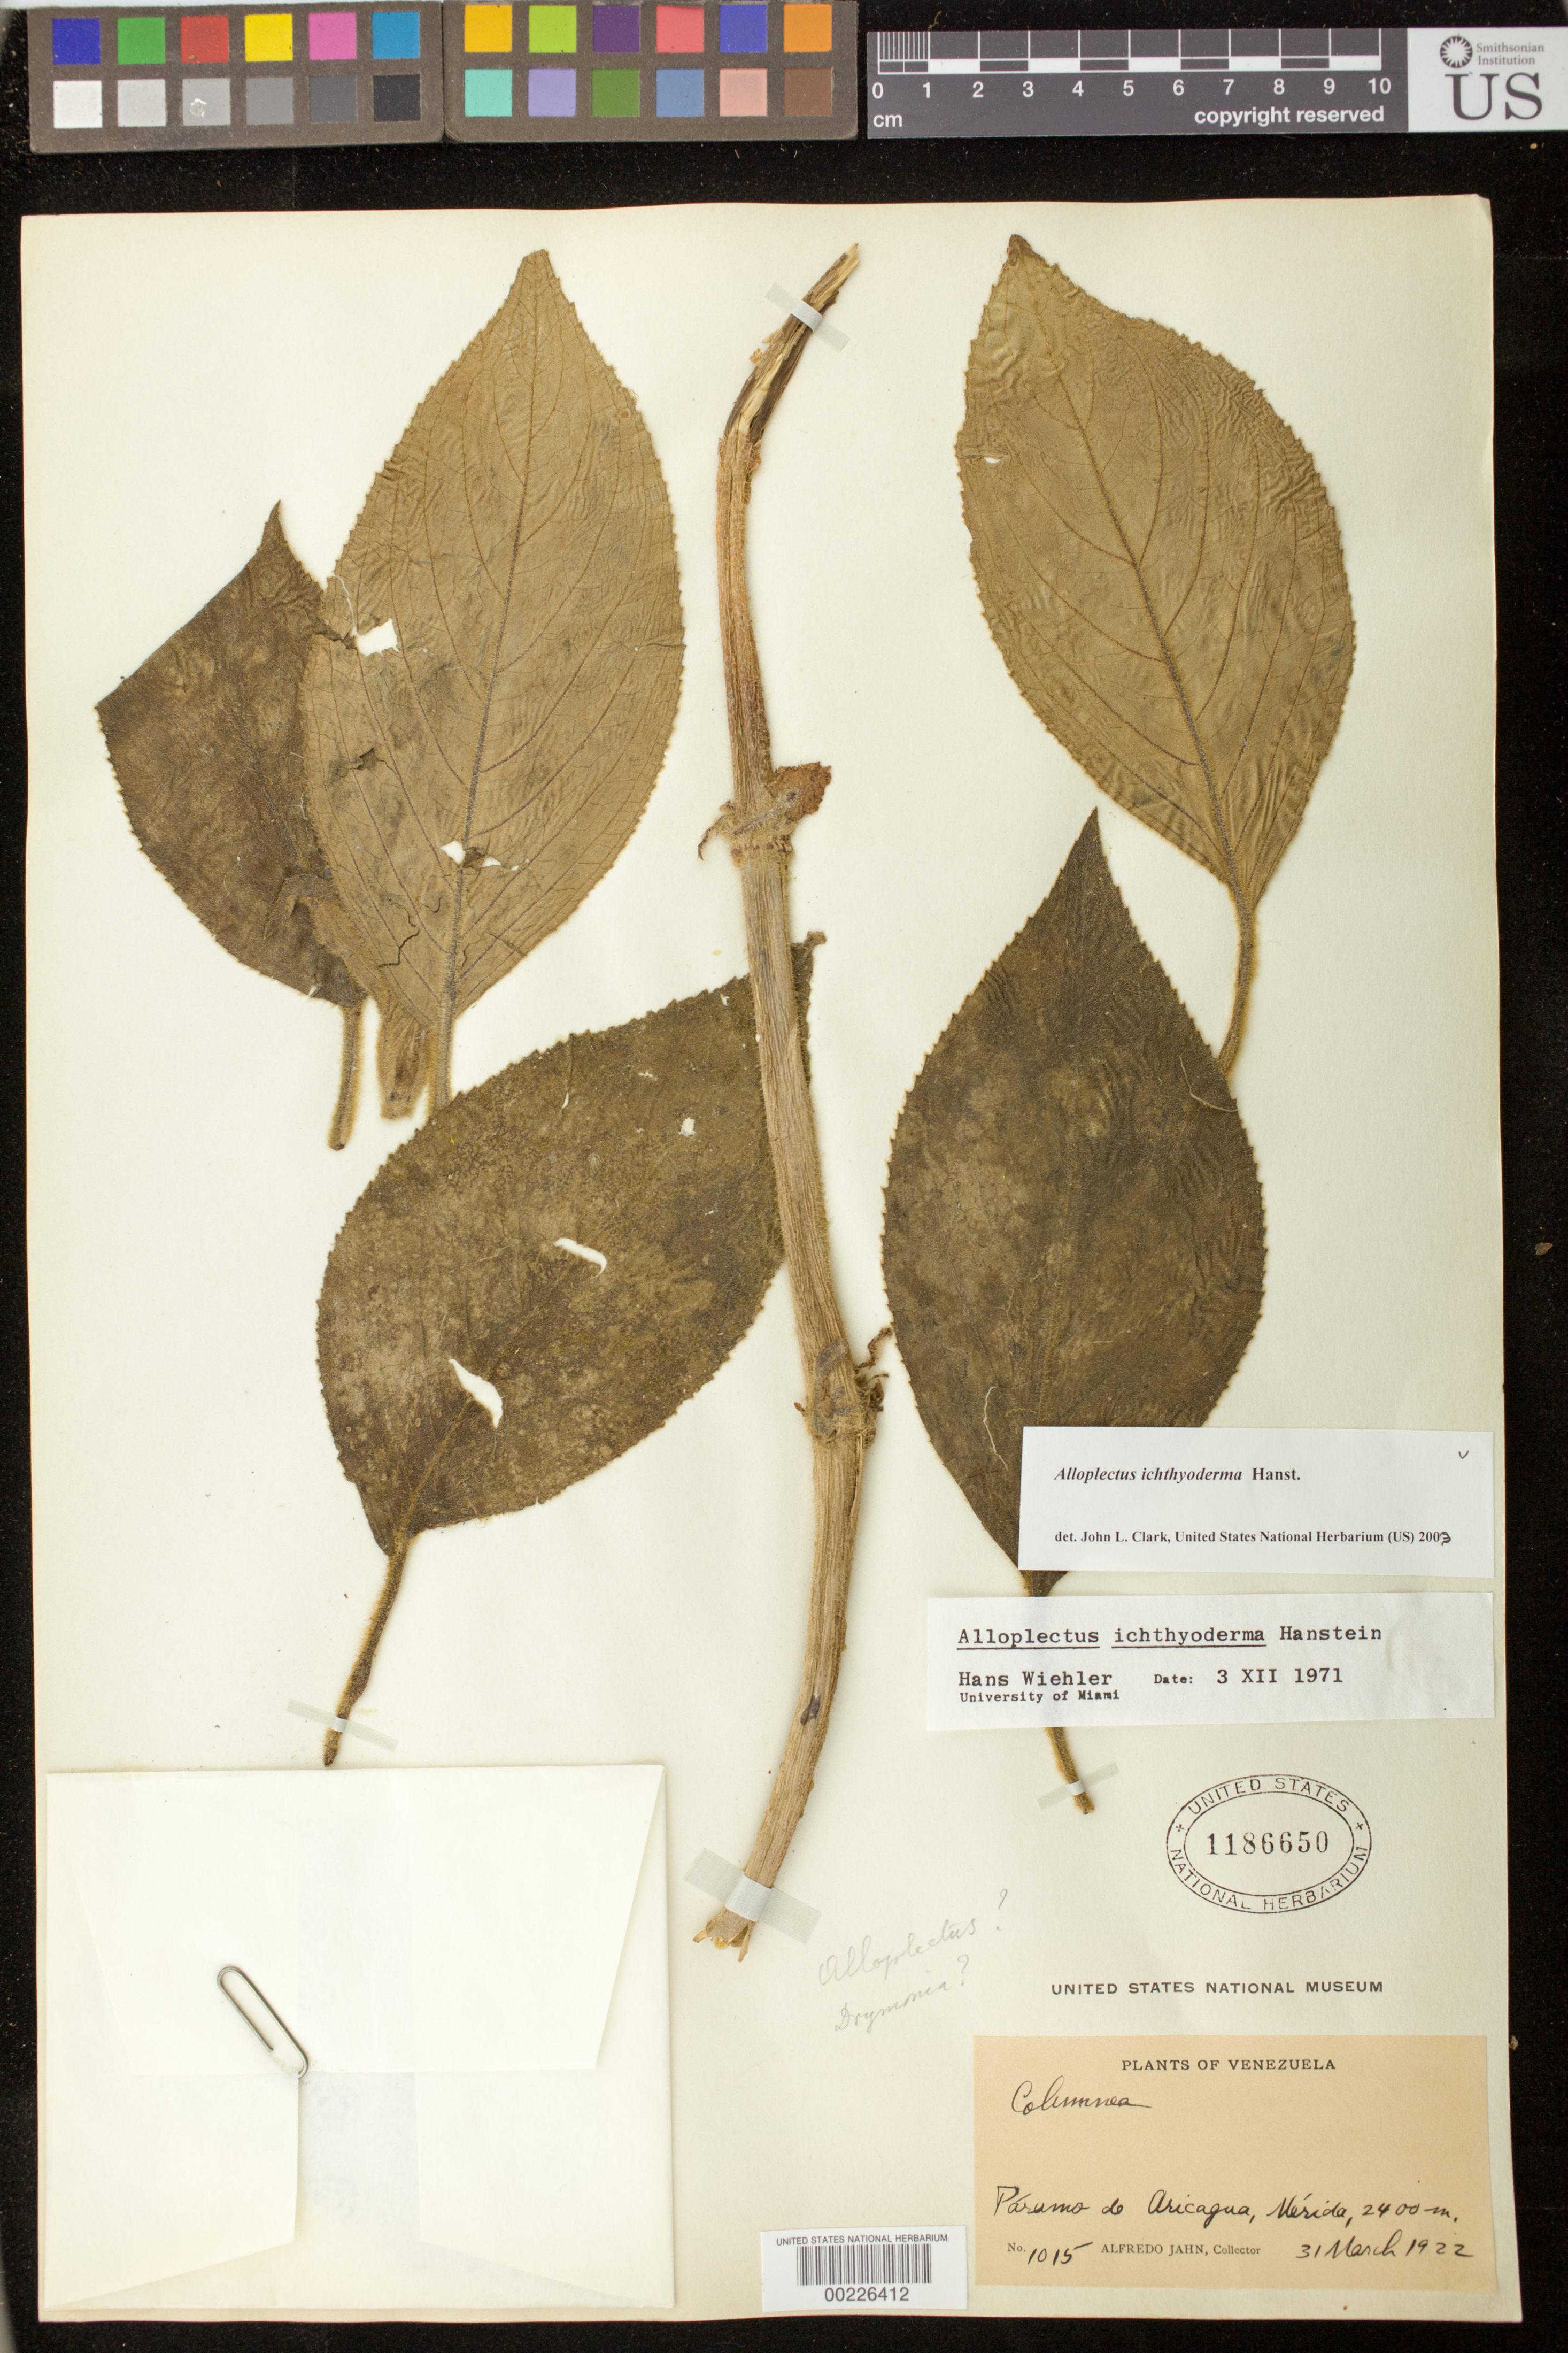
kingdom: Plantae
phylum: Tracheophyta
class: Magnoliopsida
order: Lamiales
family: Gesneriaceae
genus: Glossoloma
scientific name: Glossoloma ichthyoderma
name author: (Hanst.) J.L. Clark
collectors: A. Jahn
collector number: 1015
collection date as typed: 31 Mar 1922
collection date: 1922-03-31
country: Venezuela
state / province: Mérida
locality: Paramo de Aricagua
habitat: Paramo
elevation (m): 2400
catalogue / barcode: US 1186650